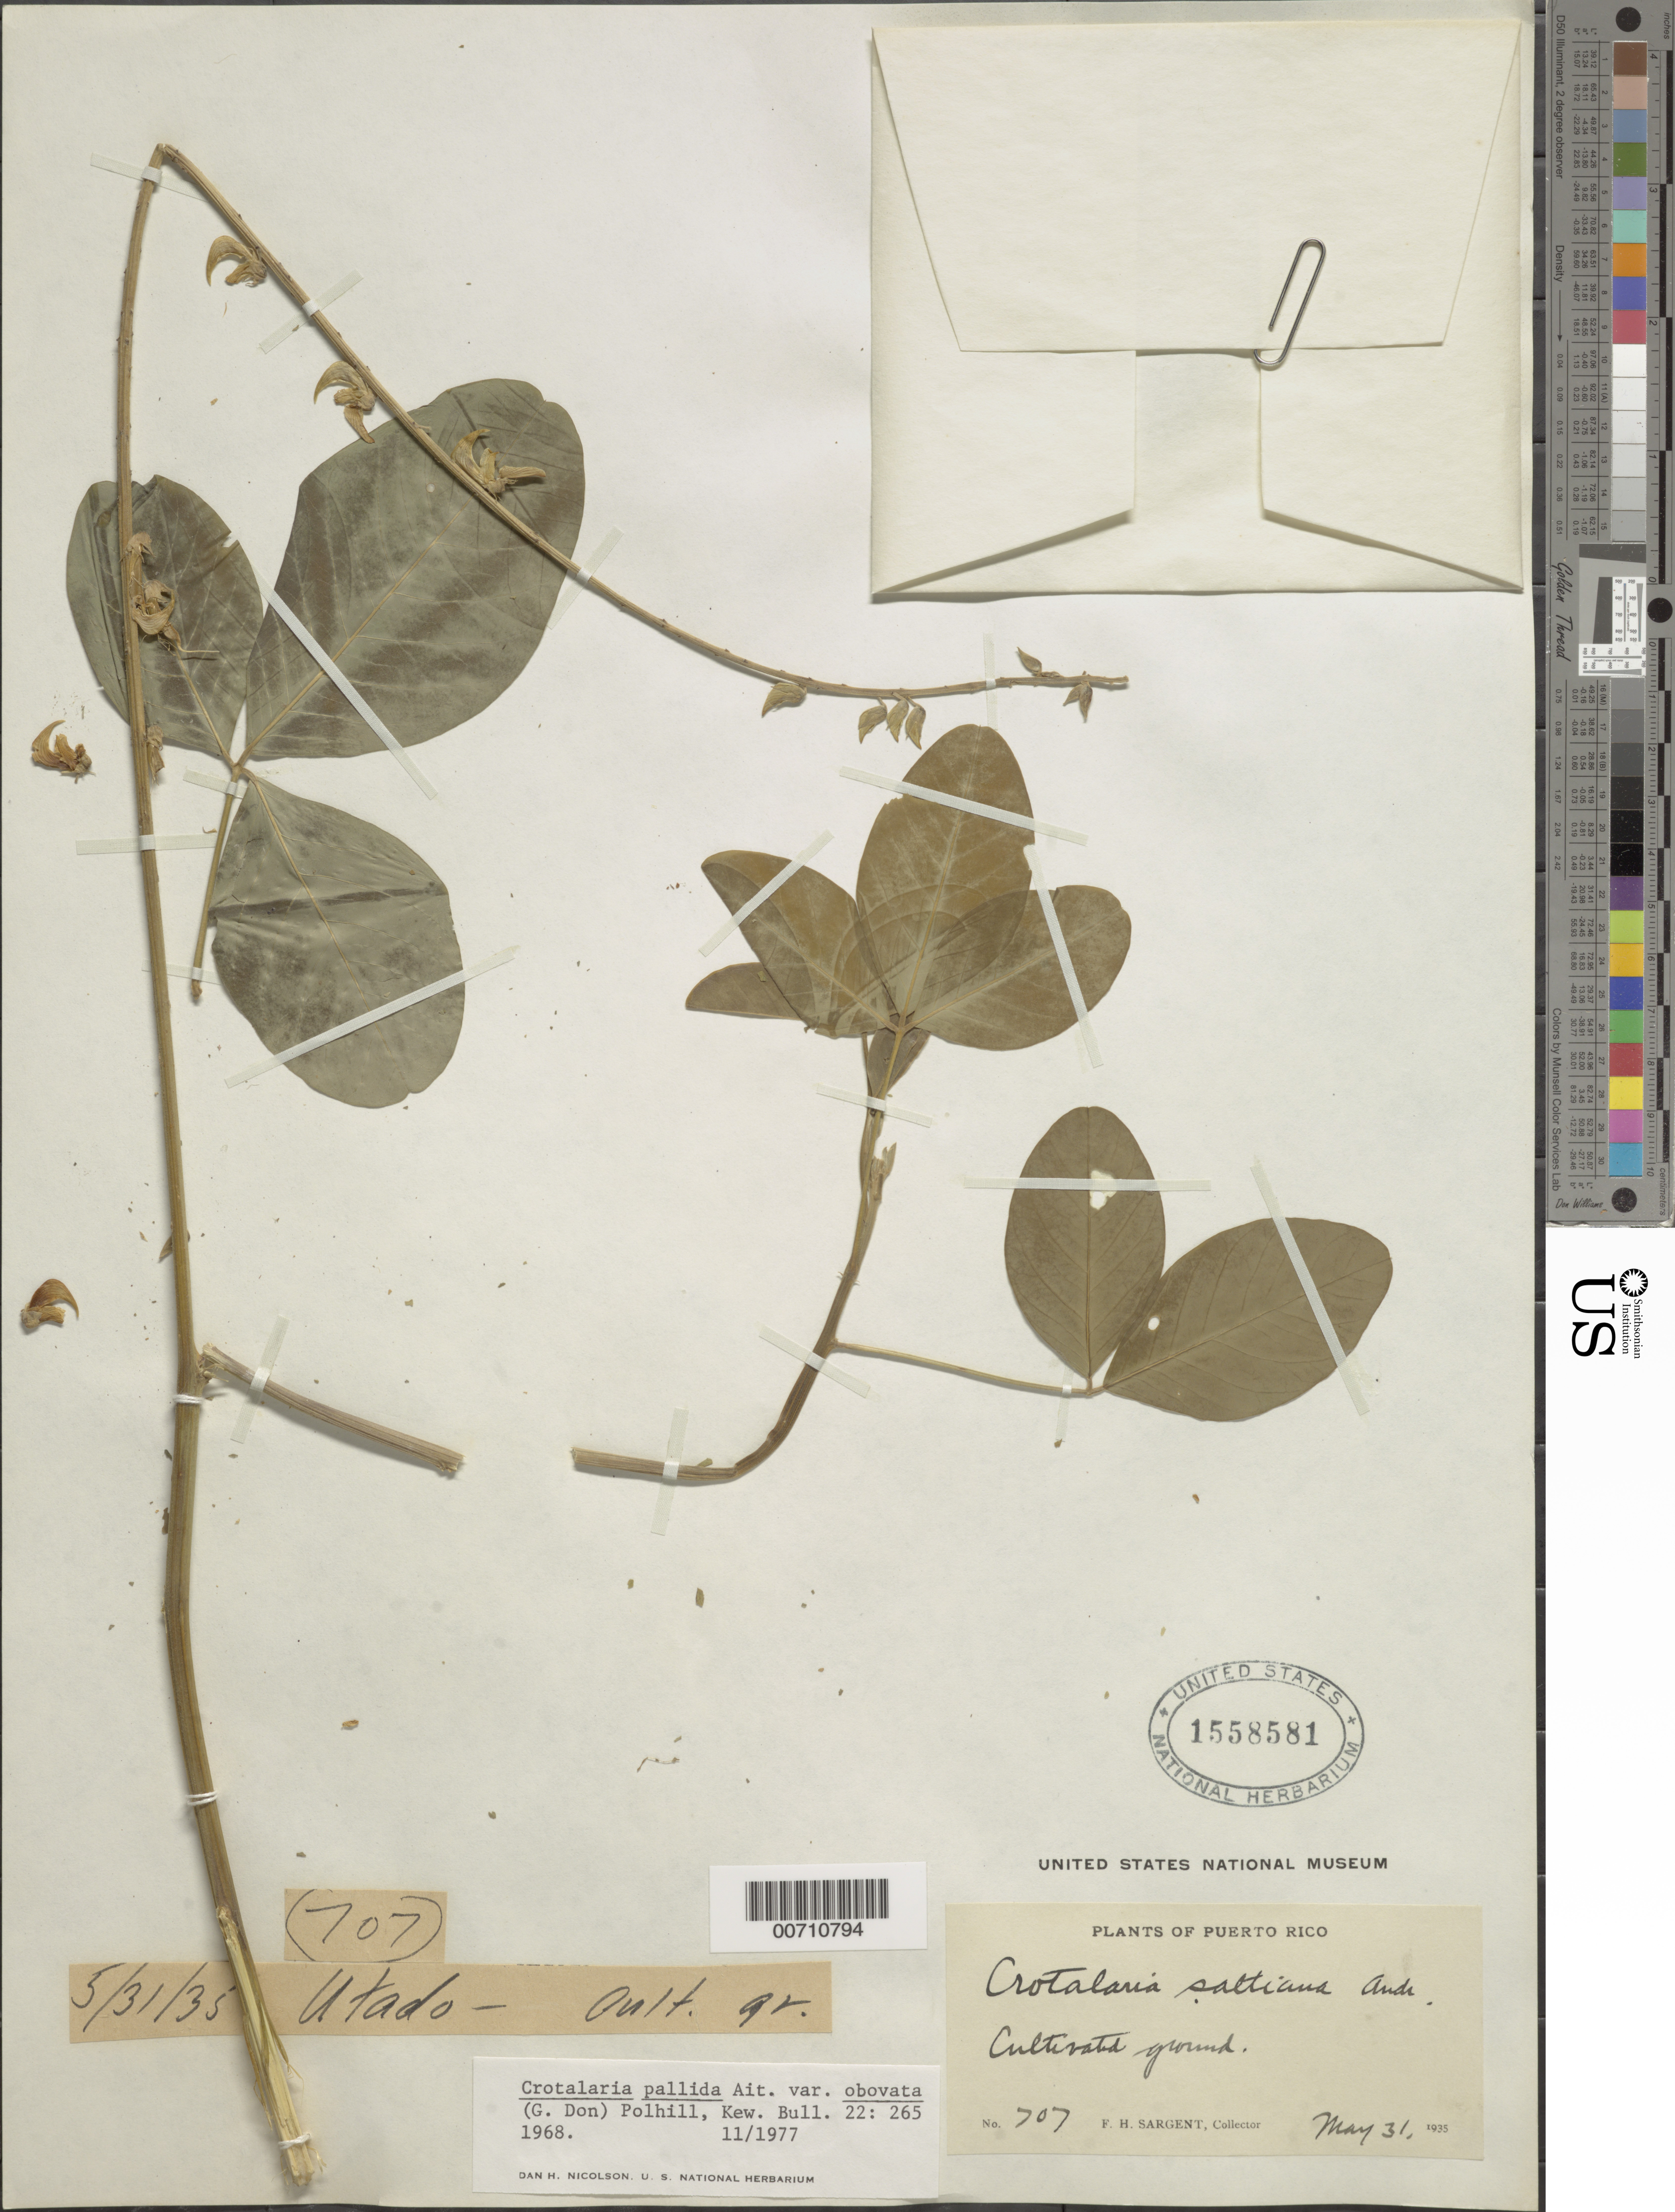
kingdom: Plantae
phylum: Tracheophyta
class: Magnoliopsida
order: Fabales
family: Fabaceae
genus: Crotalaria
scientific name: Crotalaria pallida var. obovata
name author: (G. Don) Polhill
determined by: Nicolson, Dan H.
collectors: F. H. Sargent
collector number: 707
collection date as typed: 31 May 1935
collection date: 1935-05-31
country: Puerto Rico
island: Greater Antilles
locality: Utuado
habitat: Cultivated ground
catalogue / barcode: US 1558581